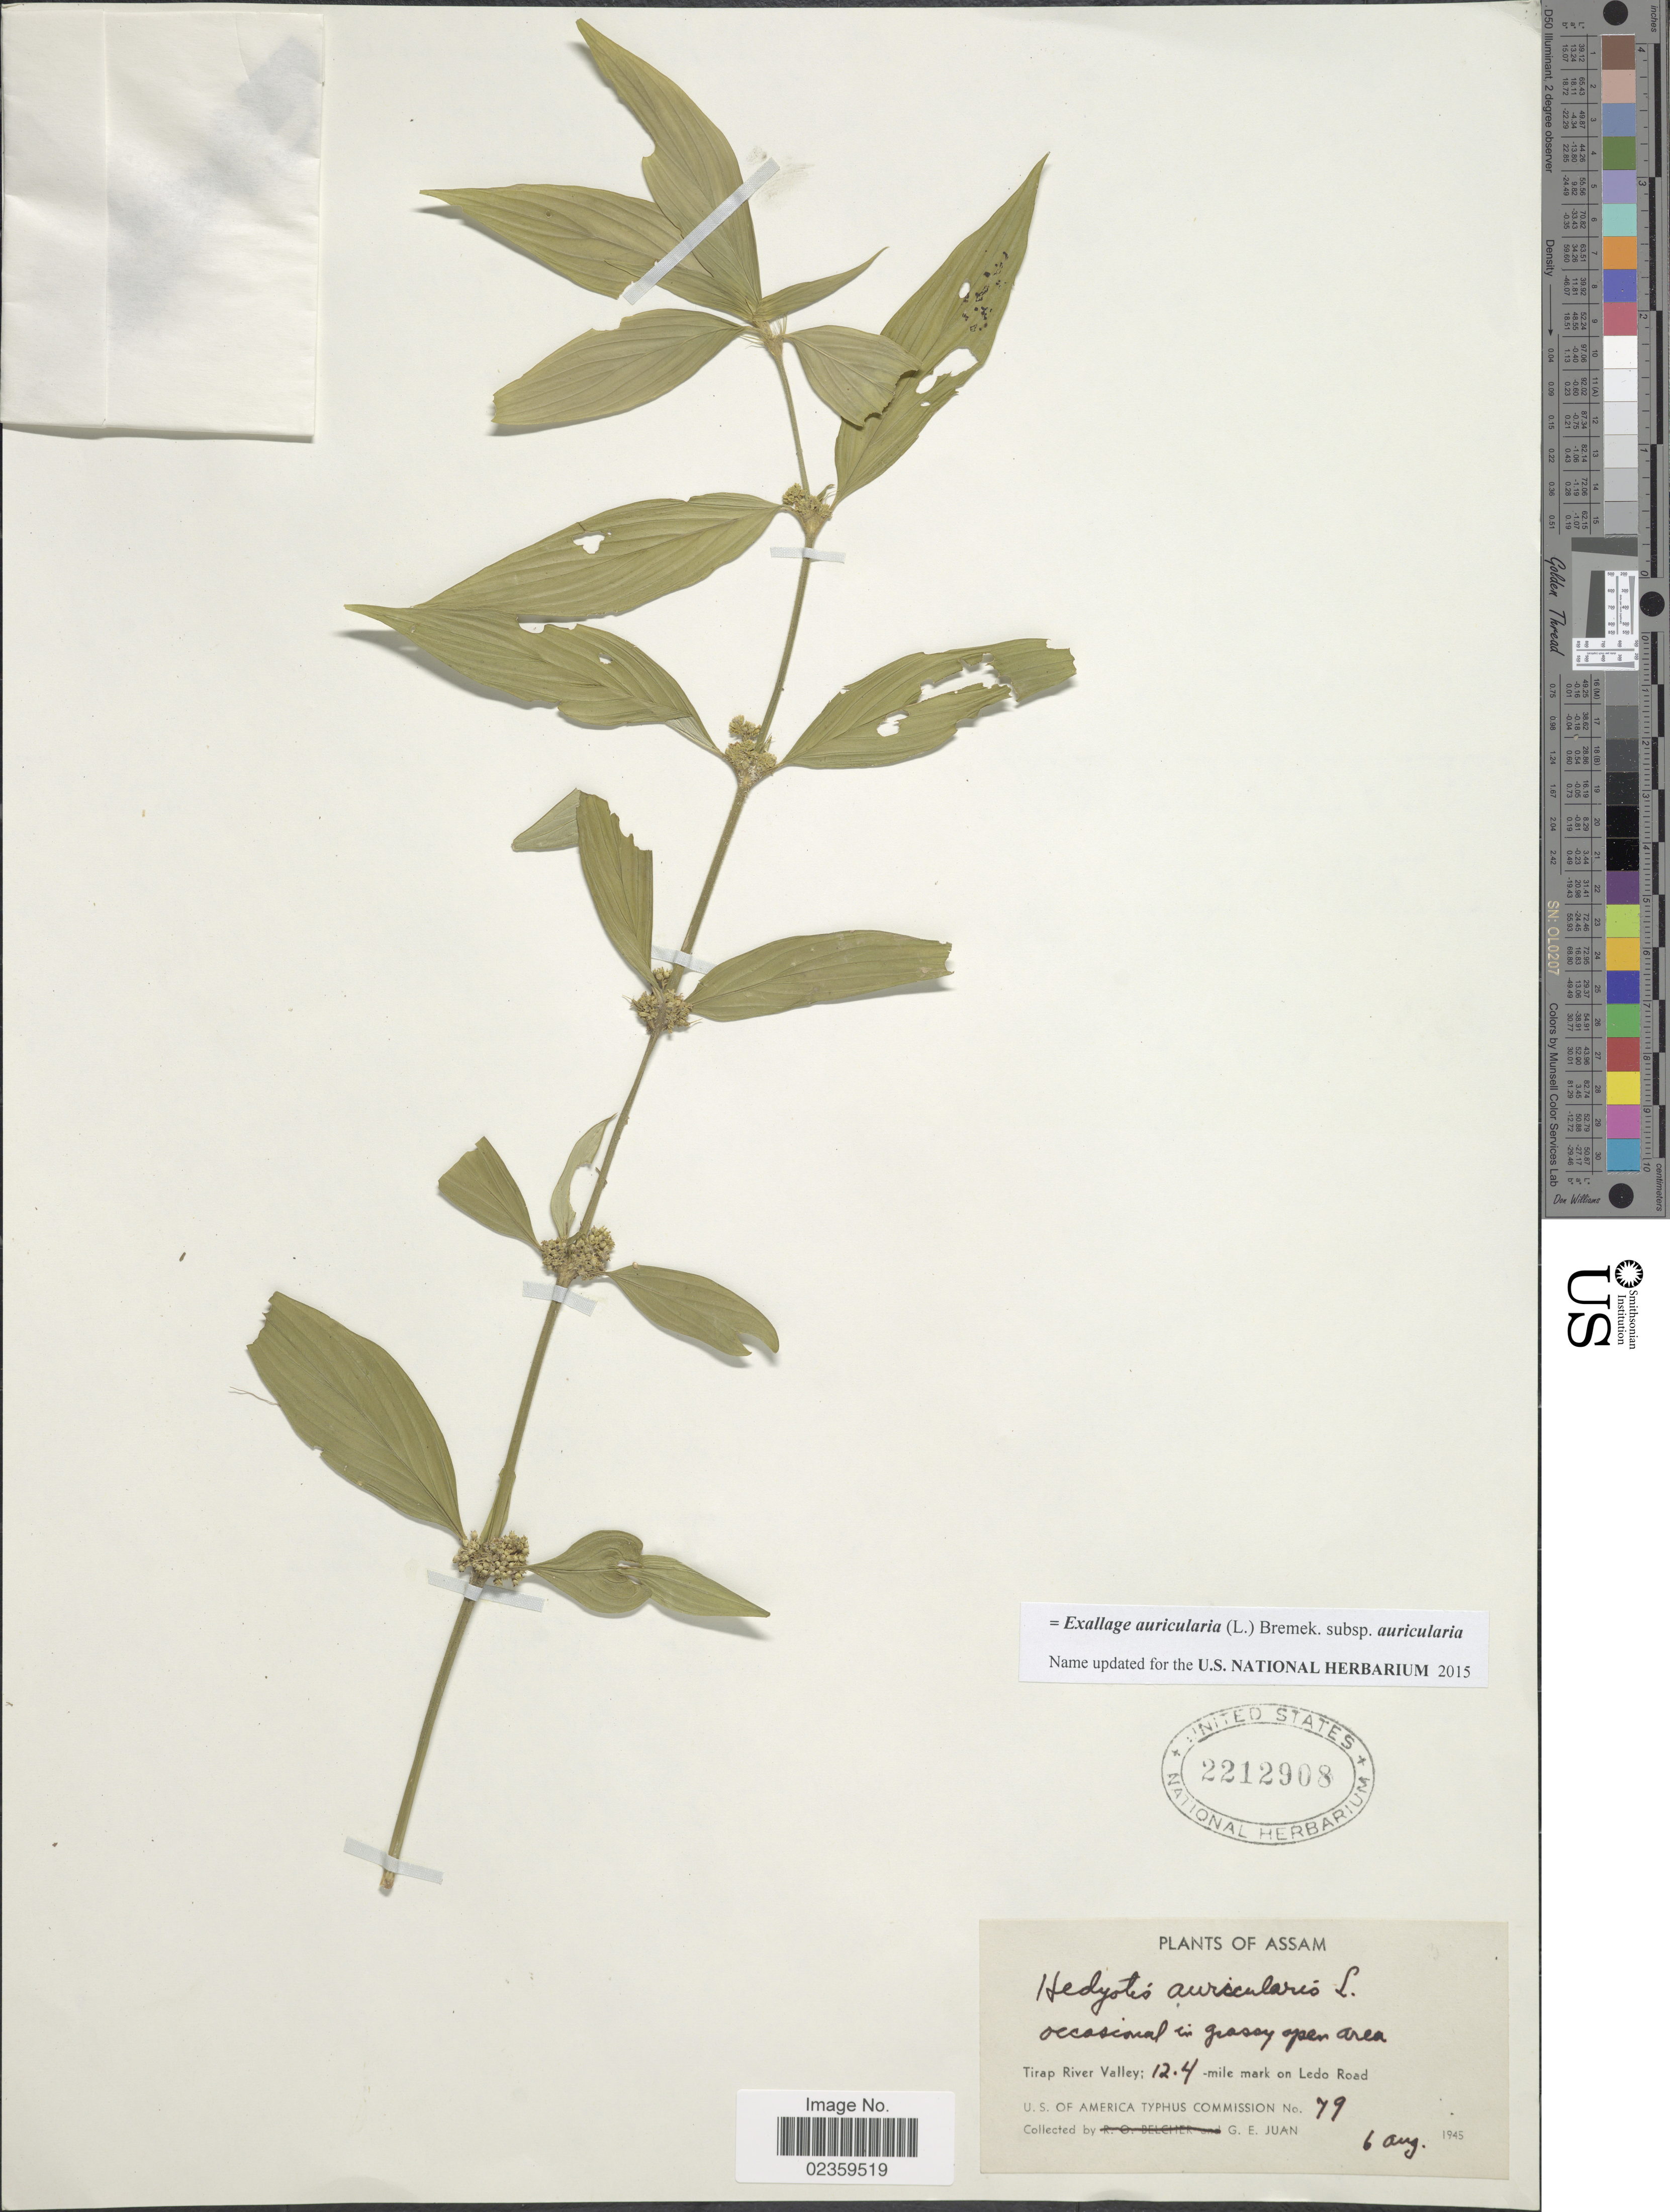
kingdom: Plantae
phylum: Tracheophyta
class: Magnoliopsida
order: Gentianales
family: Rubiaceae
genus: Exallage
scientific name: Exallage auricularia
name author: (L.) Bremek.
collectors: G. Juan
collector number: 79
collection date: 1945-08-06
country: India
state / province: Assam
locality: Tirap River Valley; 12.4- mile mark on Ledo Road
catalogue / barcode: US 2212908